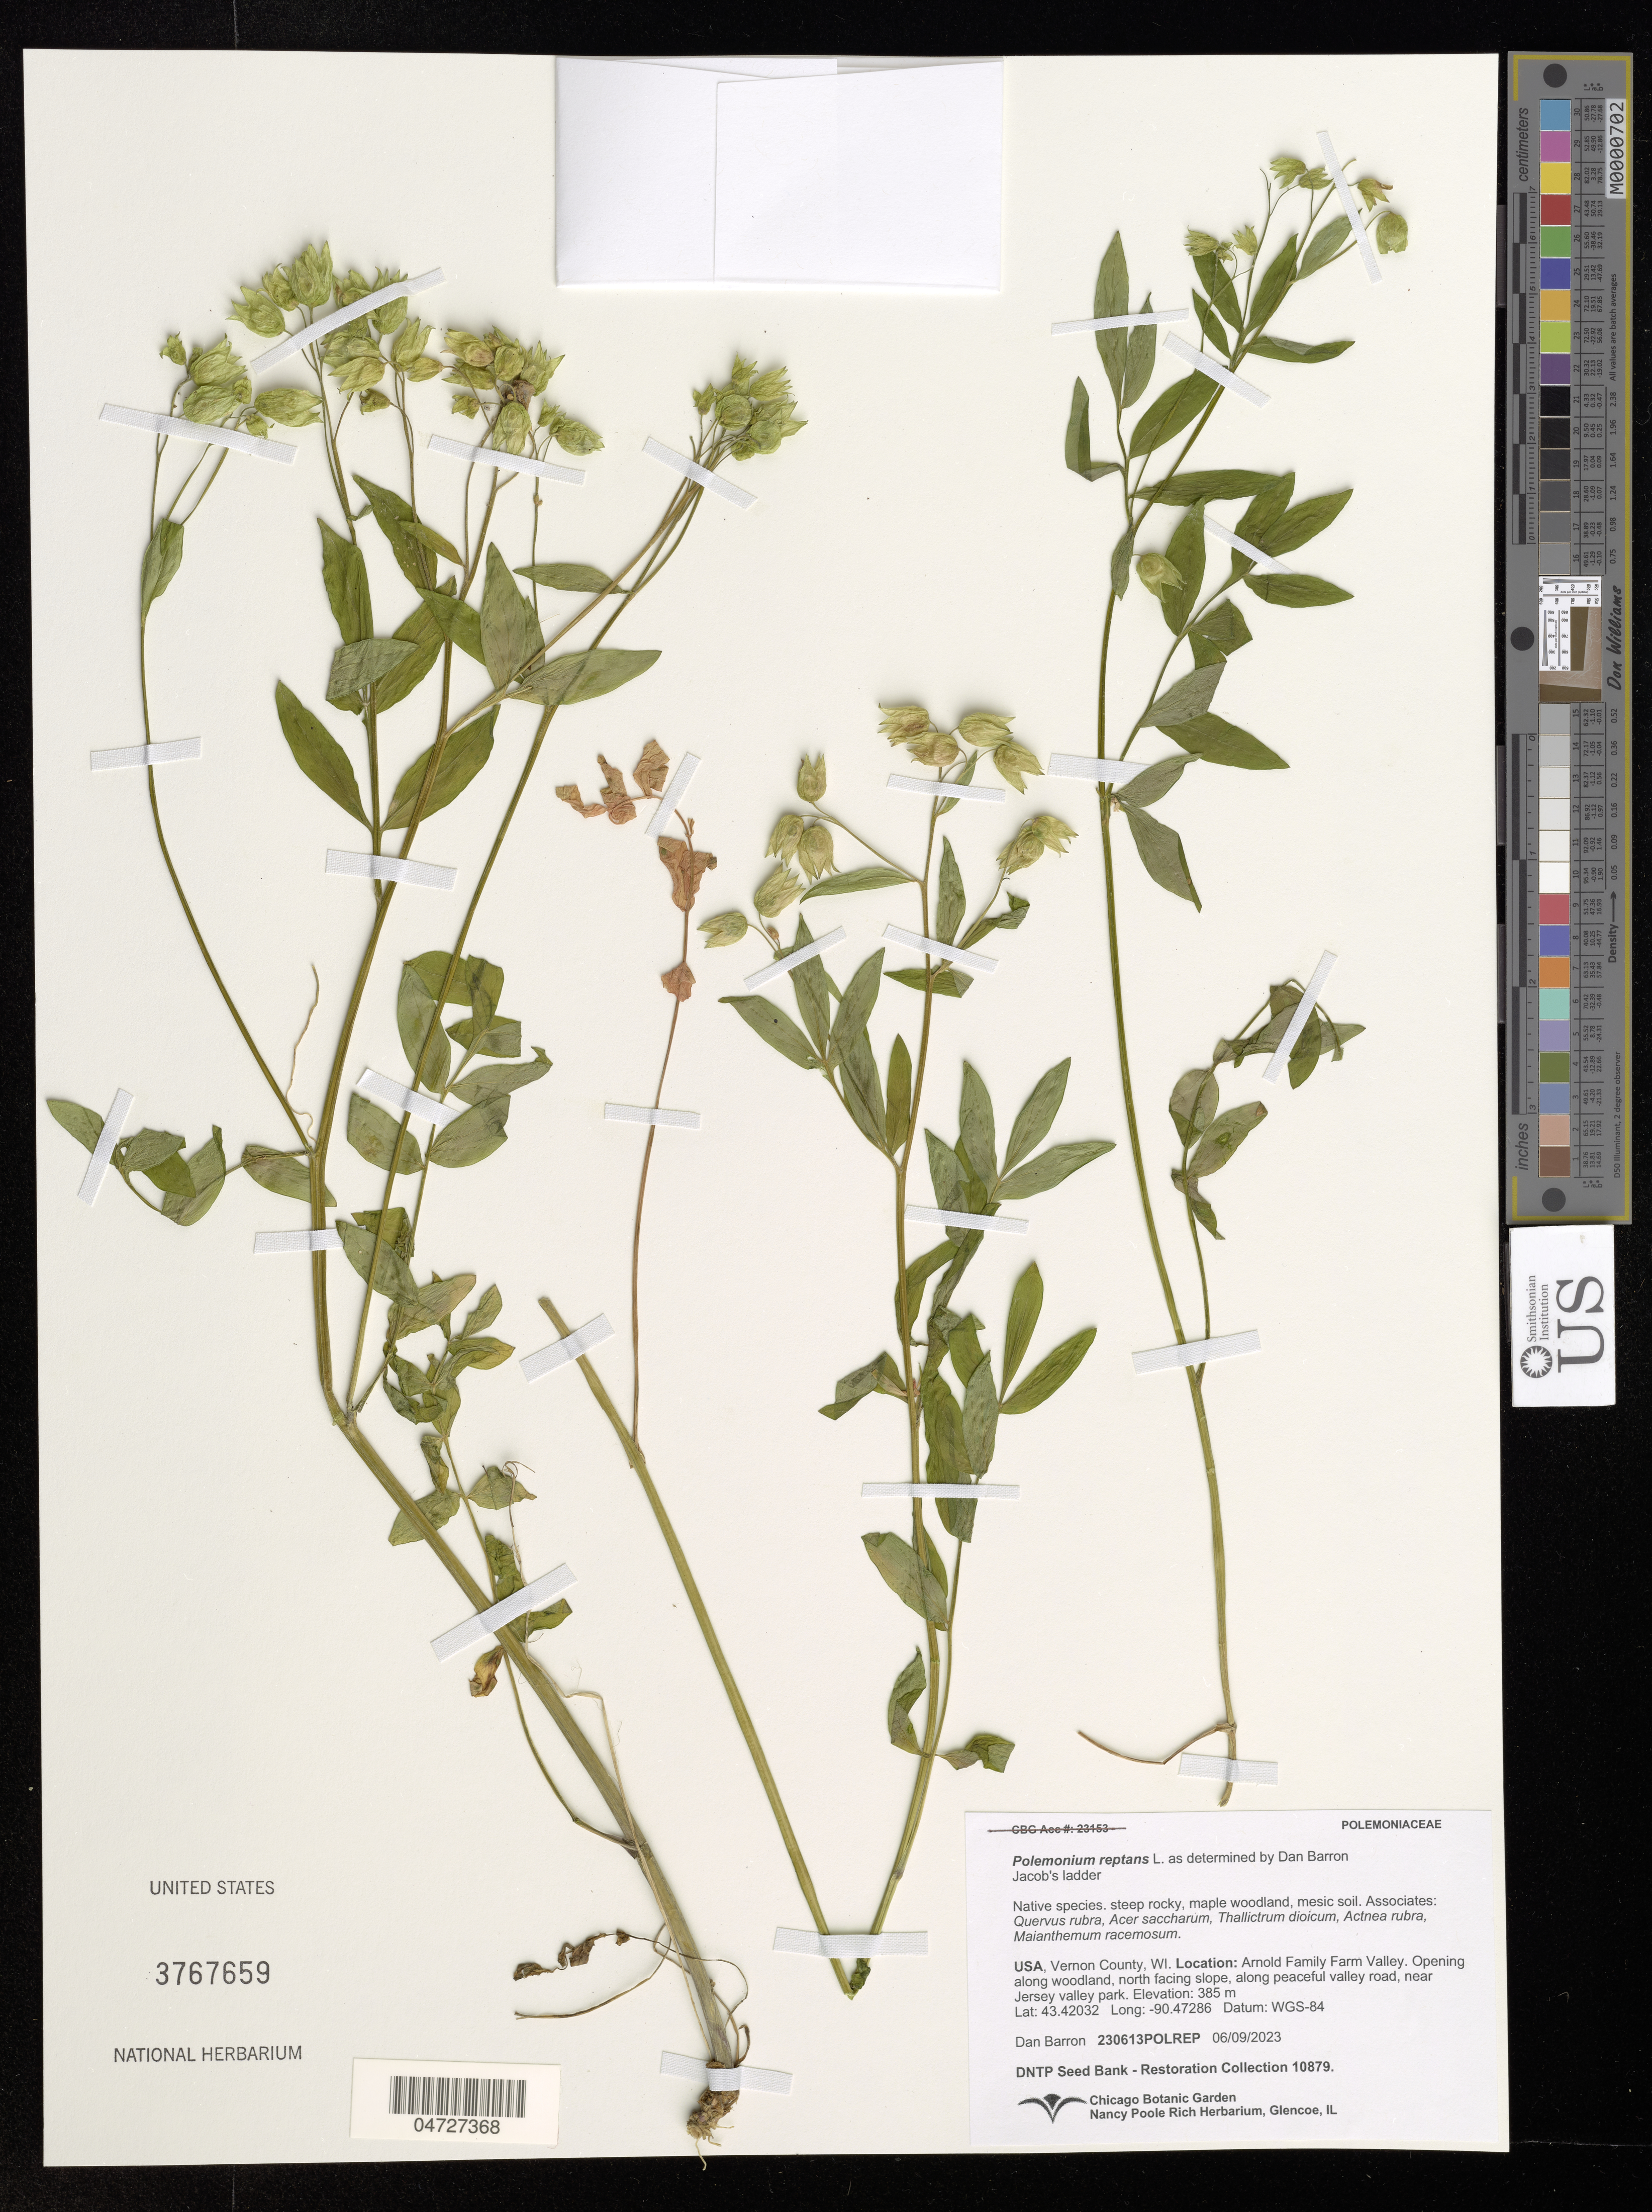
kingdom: Plantae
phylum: Tracheophyta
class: Magnoliopsida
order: Ericales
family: Polemoniaceae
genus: Polemonium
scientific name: Polemonium reptans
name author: L.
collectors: D. Barron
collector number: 230613POLREP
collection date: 2023-09-06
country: United States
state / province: Wisconsin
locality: Vernon County. Arnold Family Farm Valley. Opening along woodland, north facing slope, along peaceful valley road, near Jersey valley park.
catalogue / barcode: US 3767659